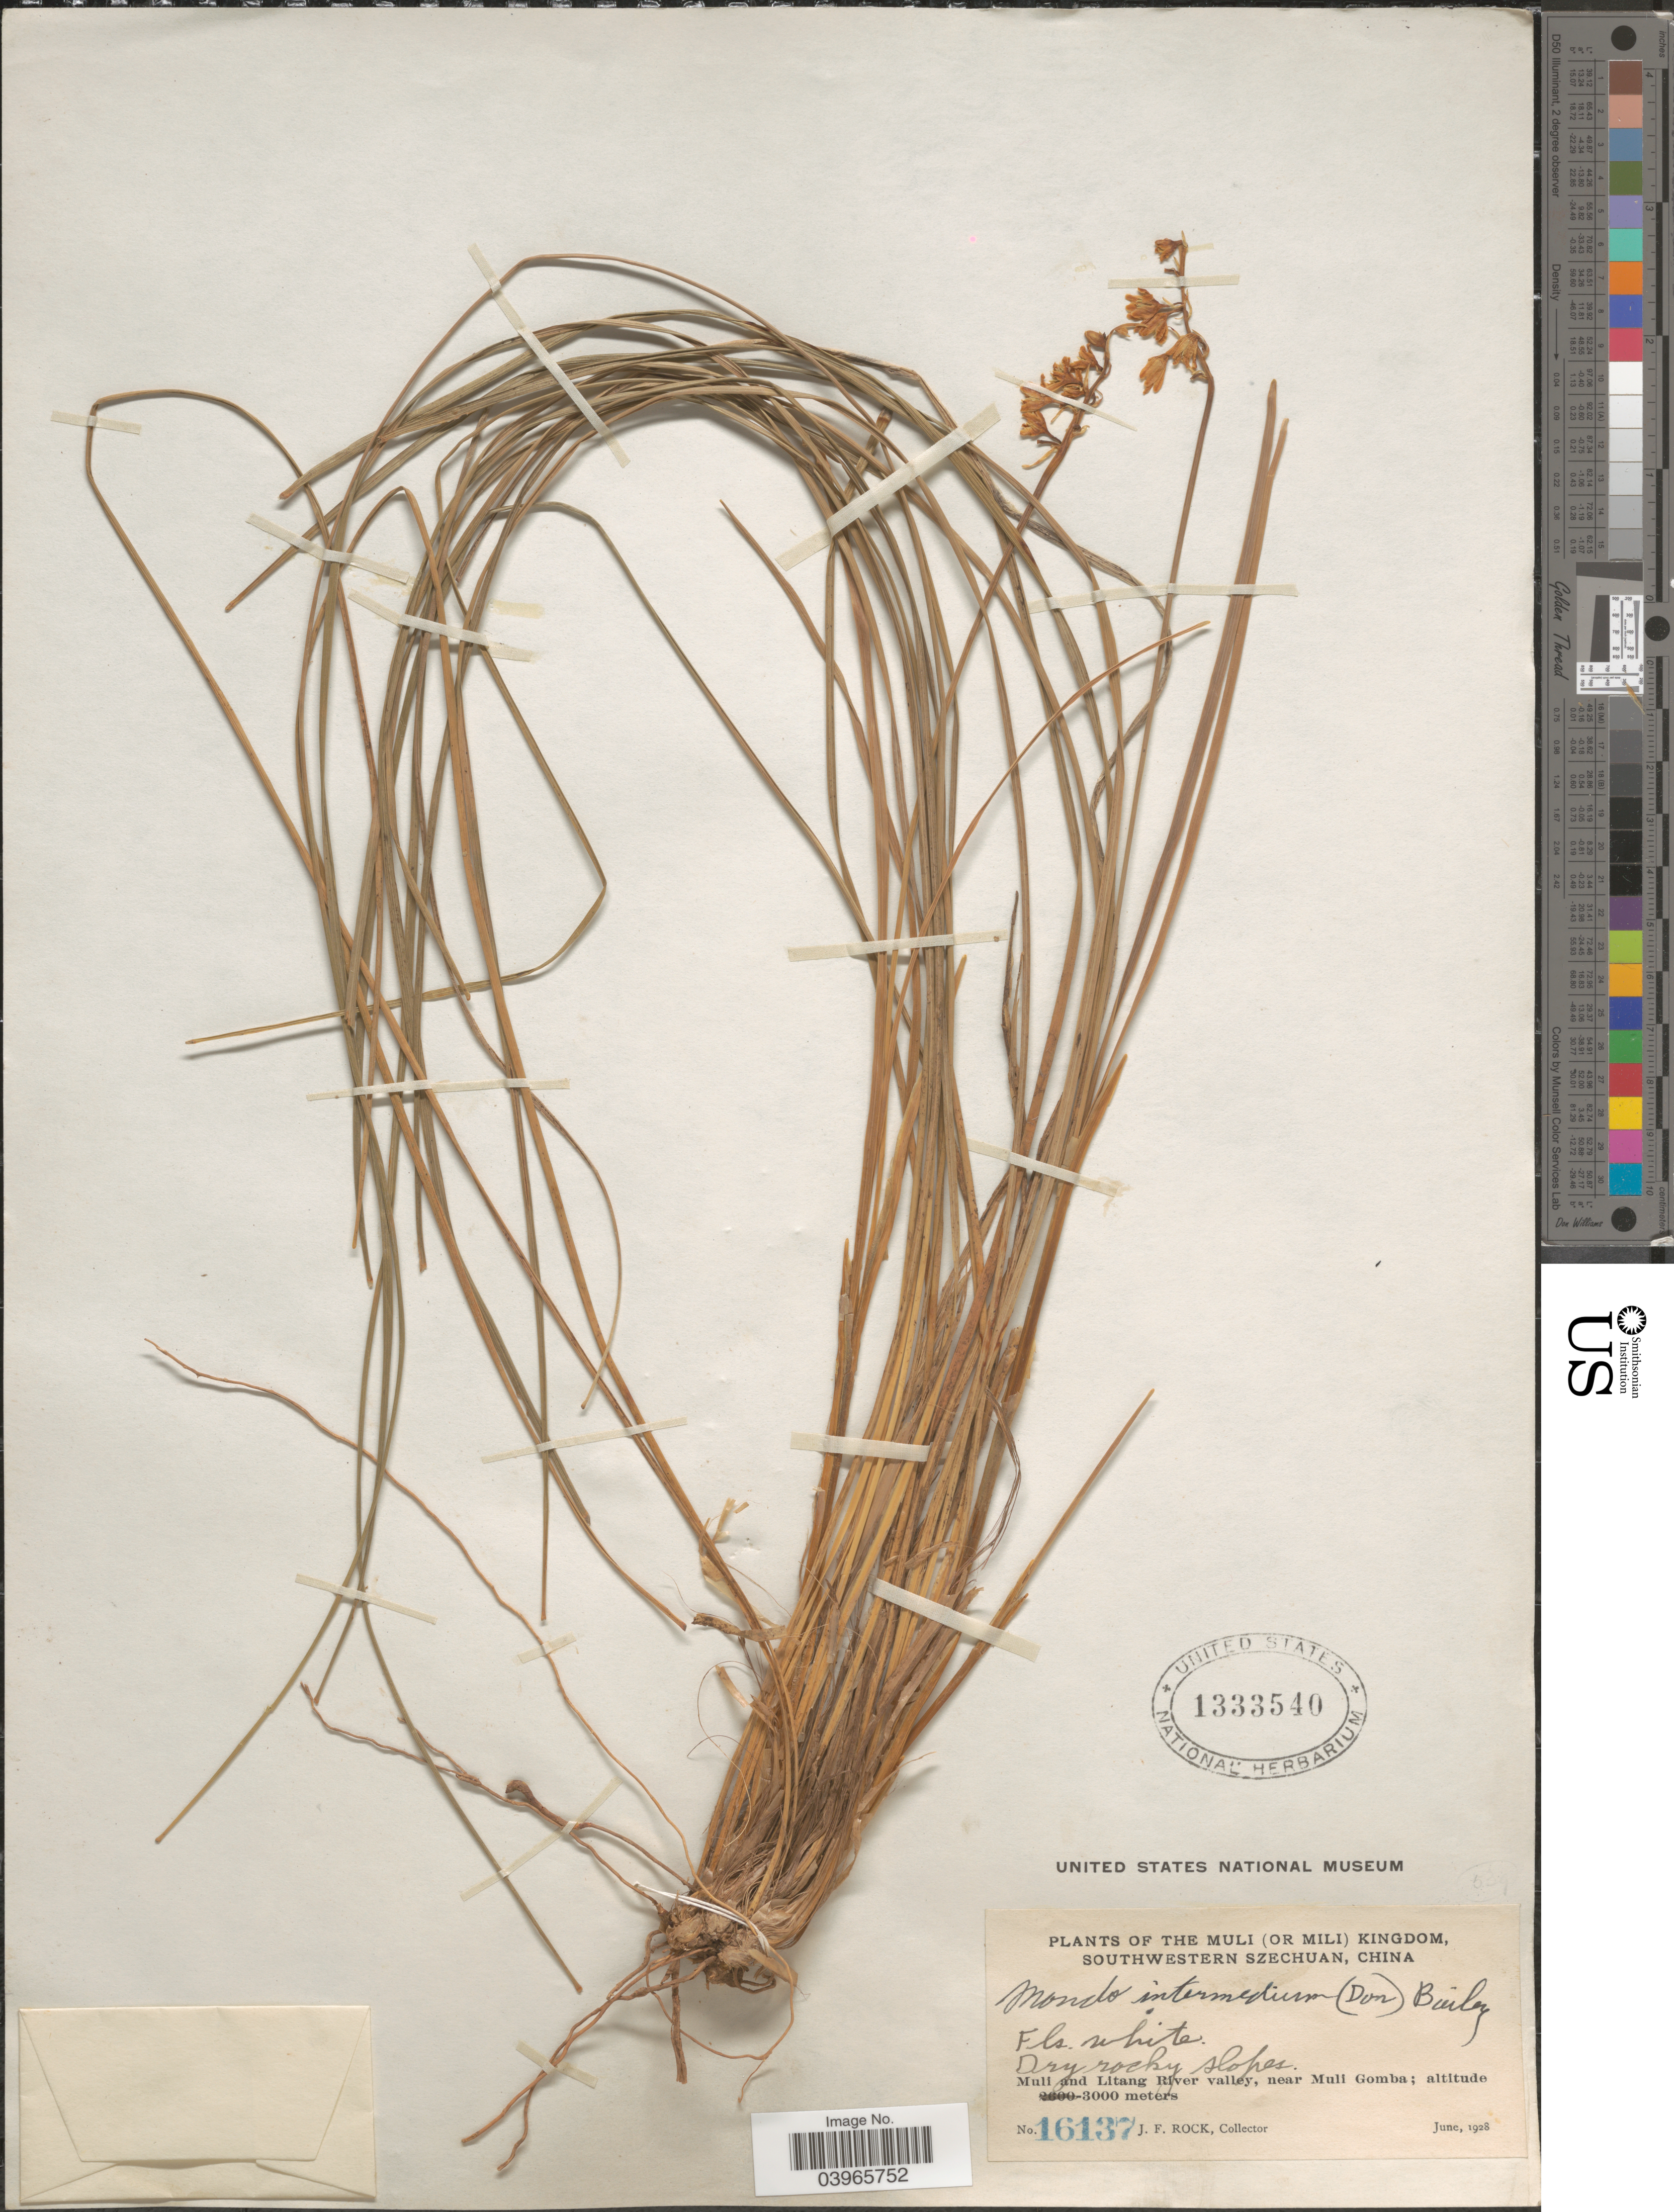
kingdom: Plantae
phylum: Tracheophyta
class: Liliopsida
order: Asparagales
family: Asparagaceae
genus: Ophiopogon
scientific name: Ophiopogon intermedius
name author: D. Don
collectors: J. Rock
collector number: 16137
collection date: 1928-06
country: China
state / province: Sichuan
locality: The Muli (or Mili) Kingdom, southwestern Szechuan. Muli and Litang River valley, near Muli Gomba.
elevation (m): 3000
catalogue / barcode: US 1333540